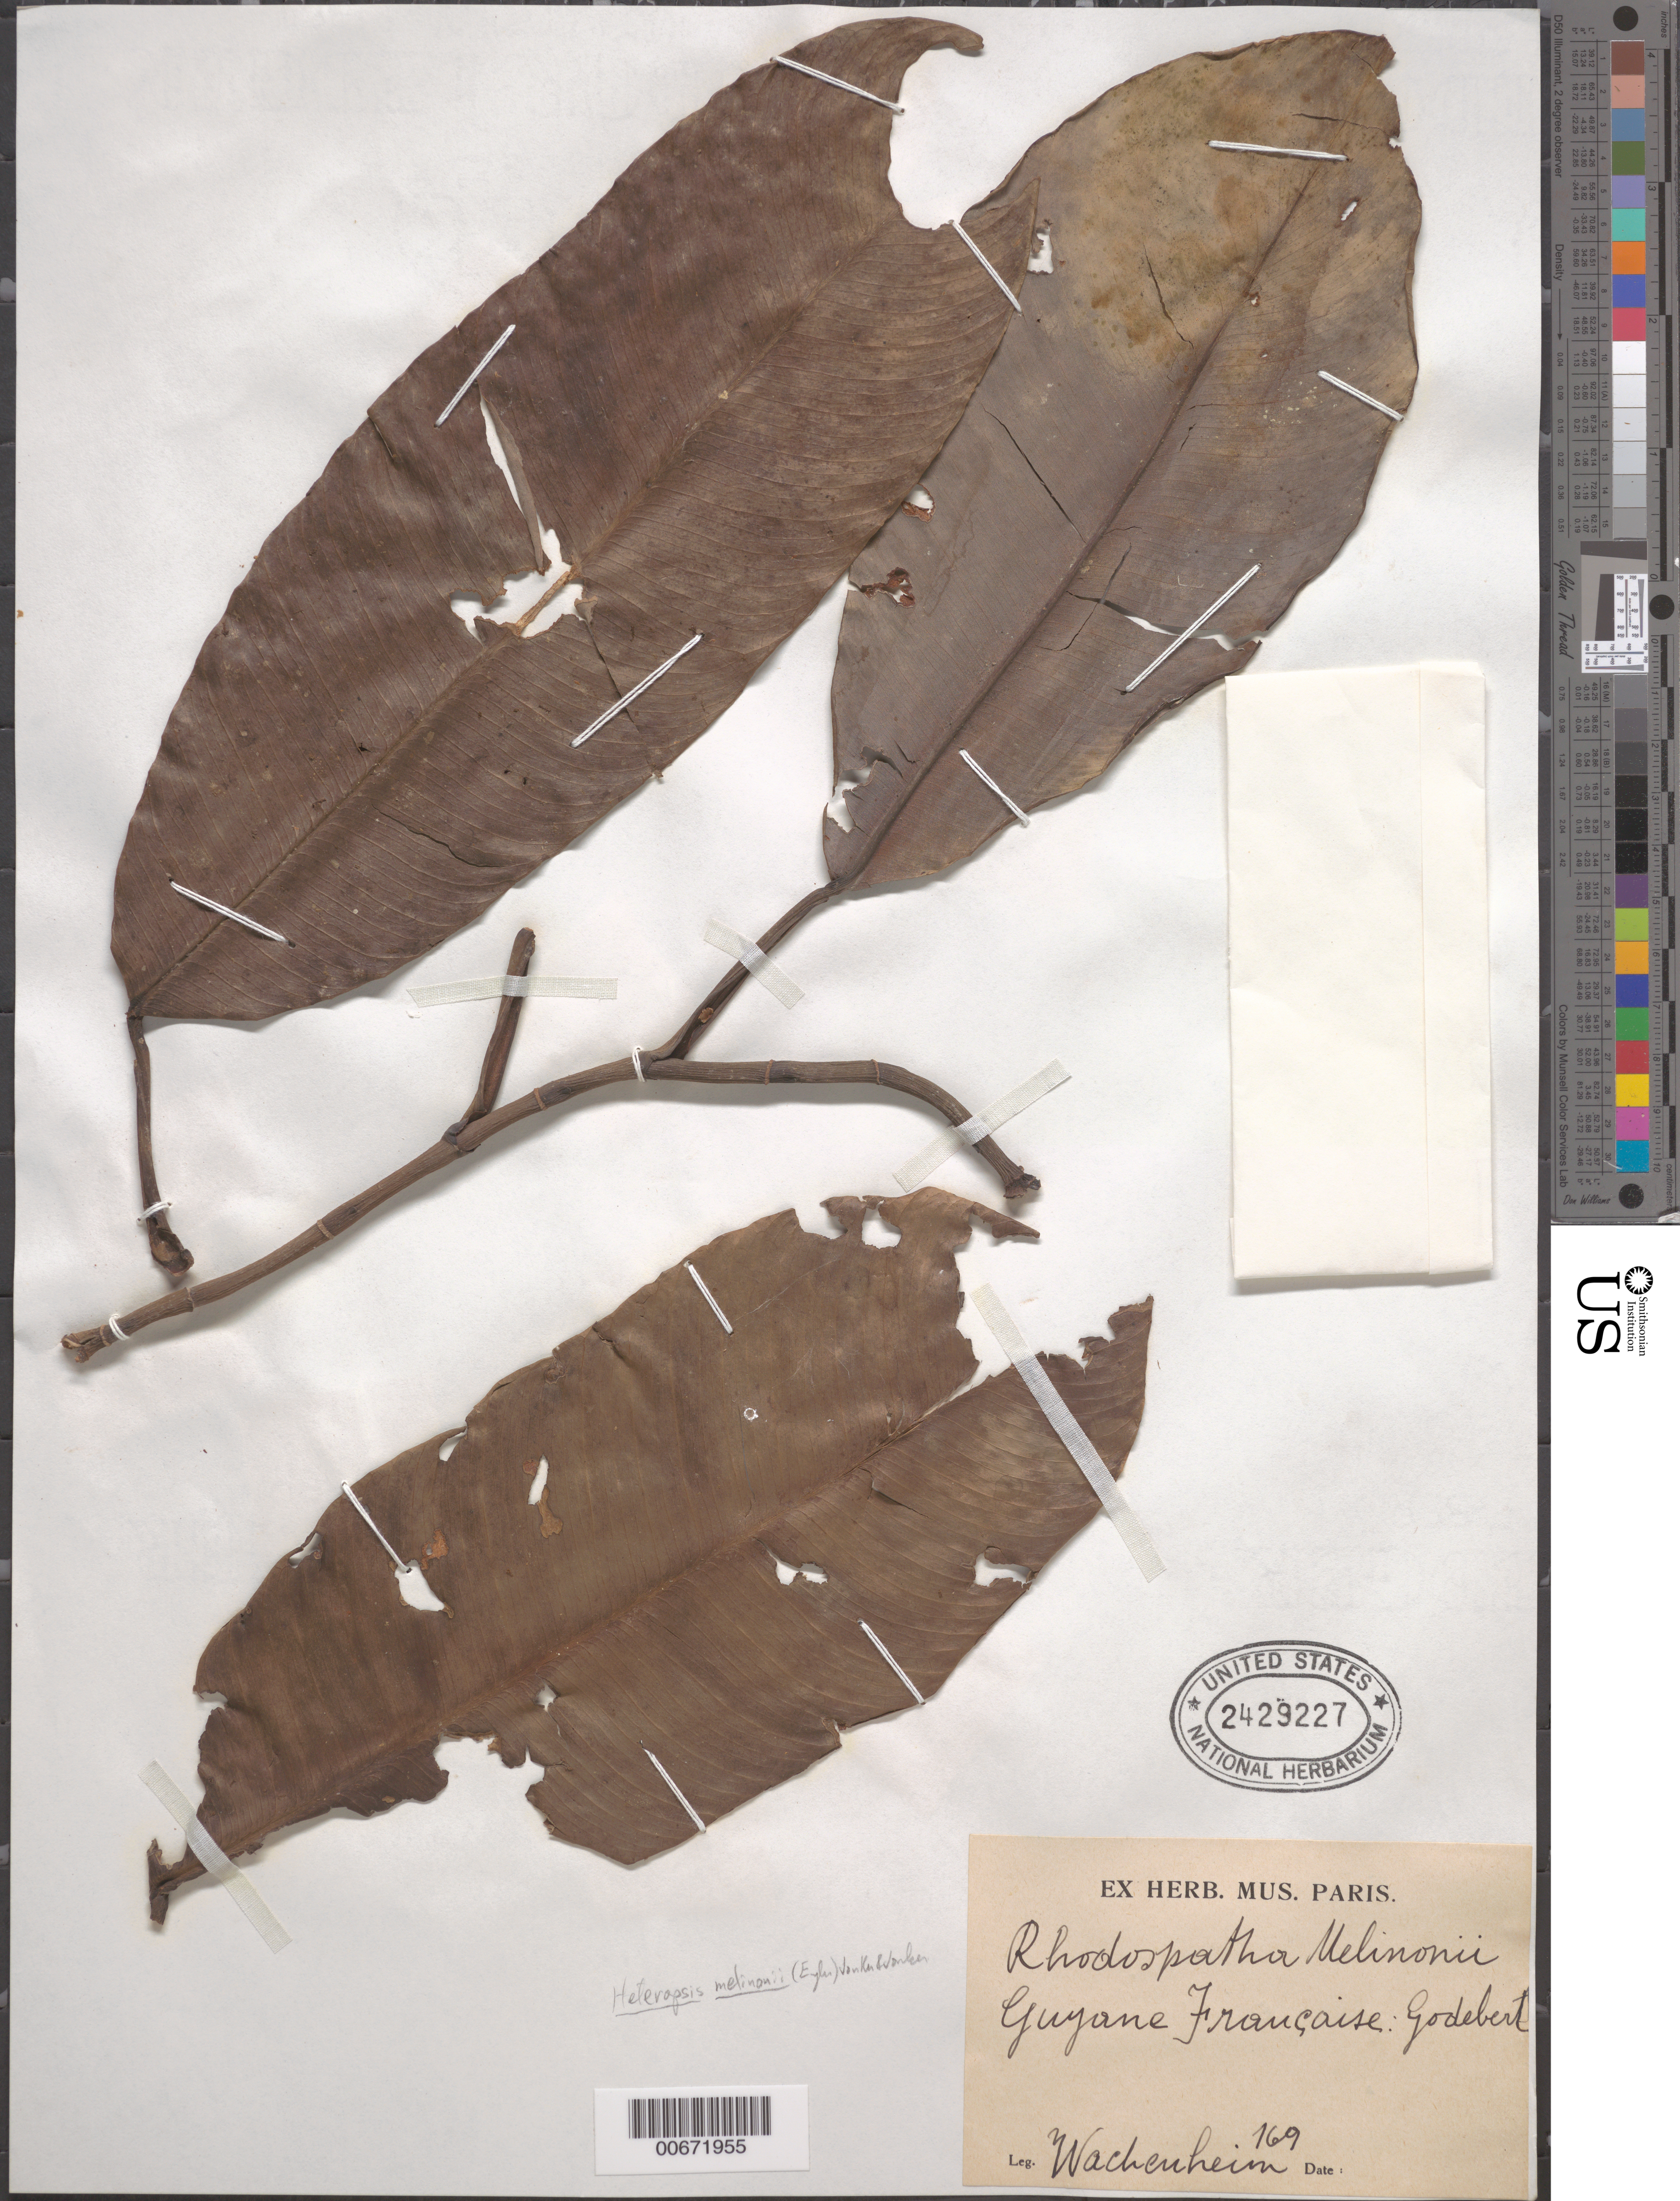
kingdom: Plantae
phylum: Tracheophyta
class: Liliopsida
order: Alismatales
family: Araceae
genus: Heteropsis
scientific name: Heteropsis melinonii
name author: (Engl.) A.M.E. Jonker & Jonker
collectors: G. Wachenheim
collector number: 169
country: French Guiana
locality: Godebert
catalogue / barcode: US 2429227